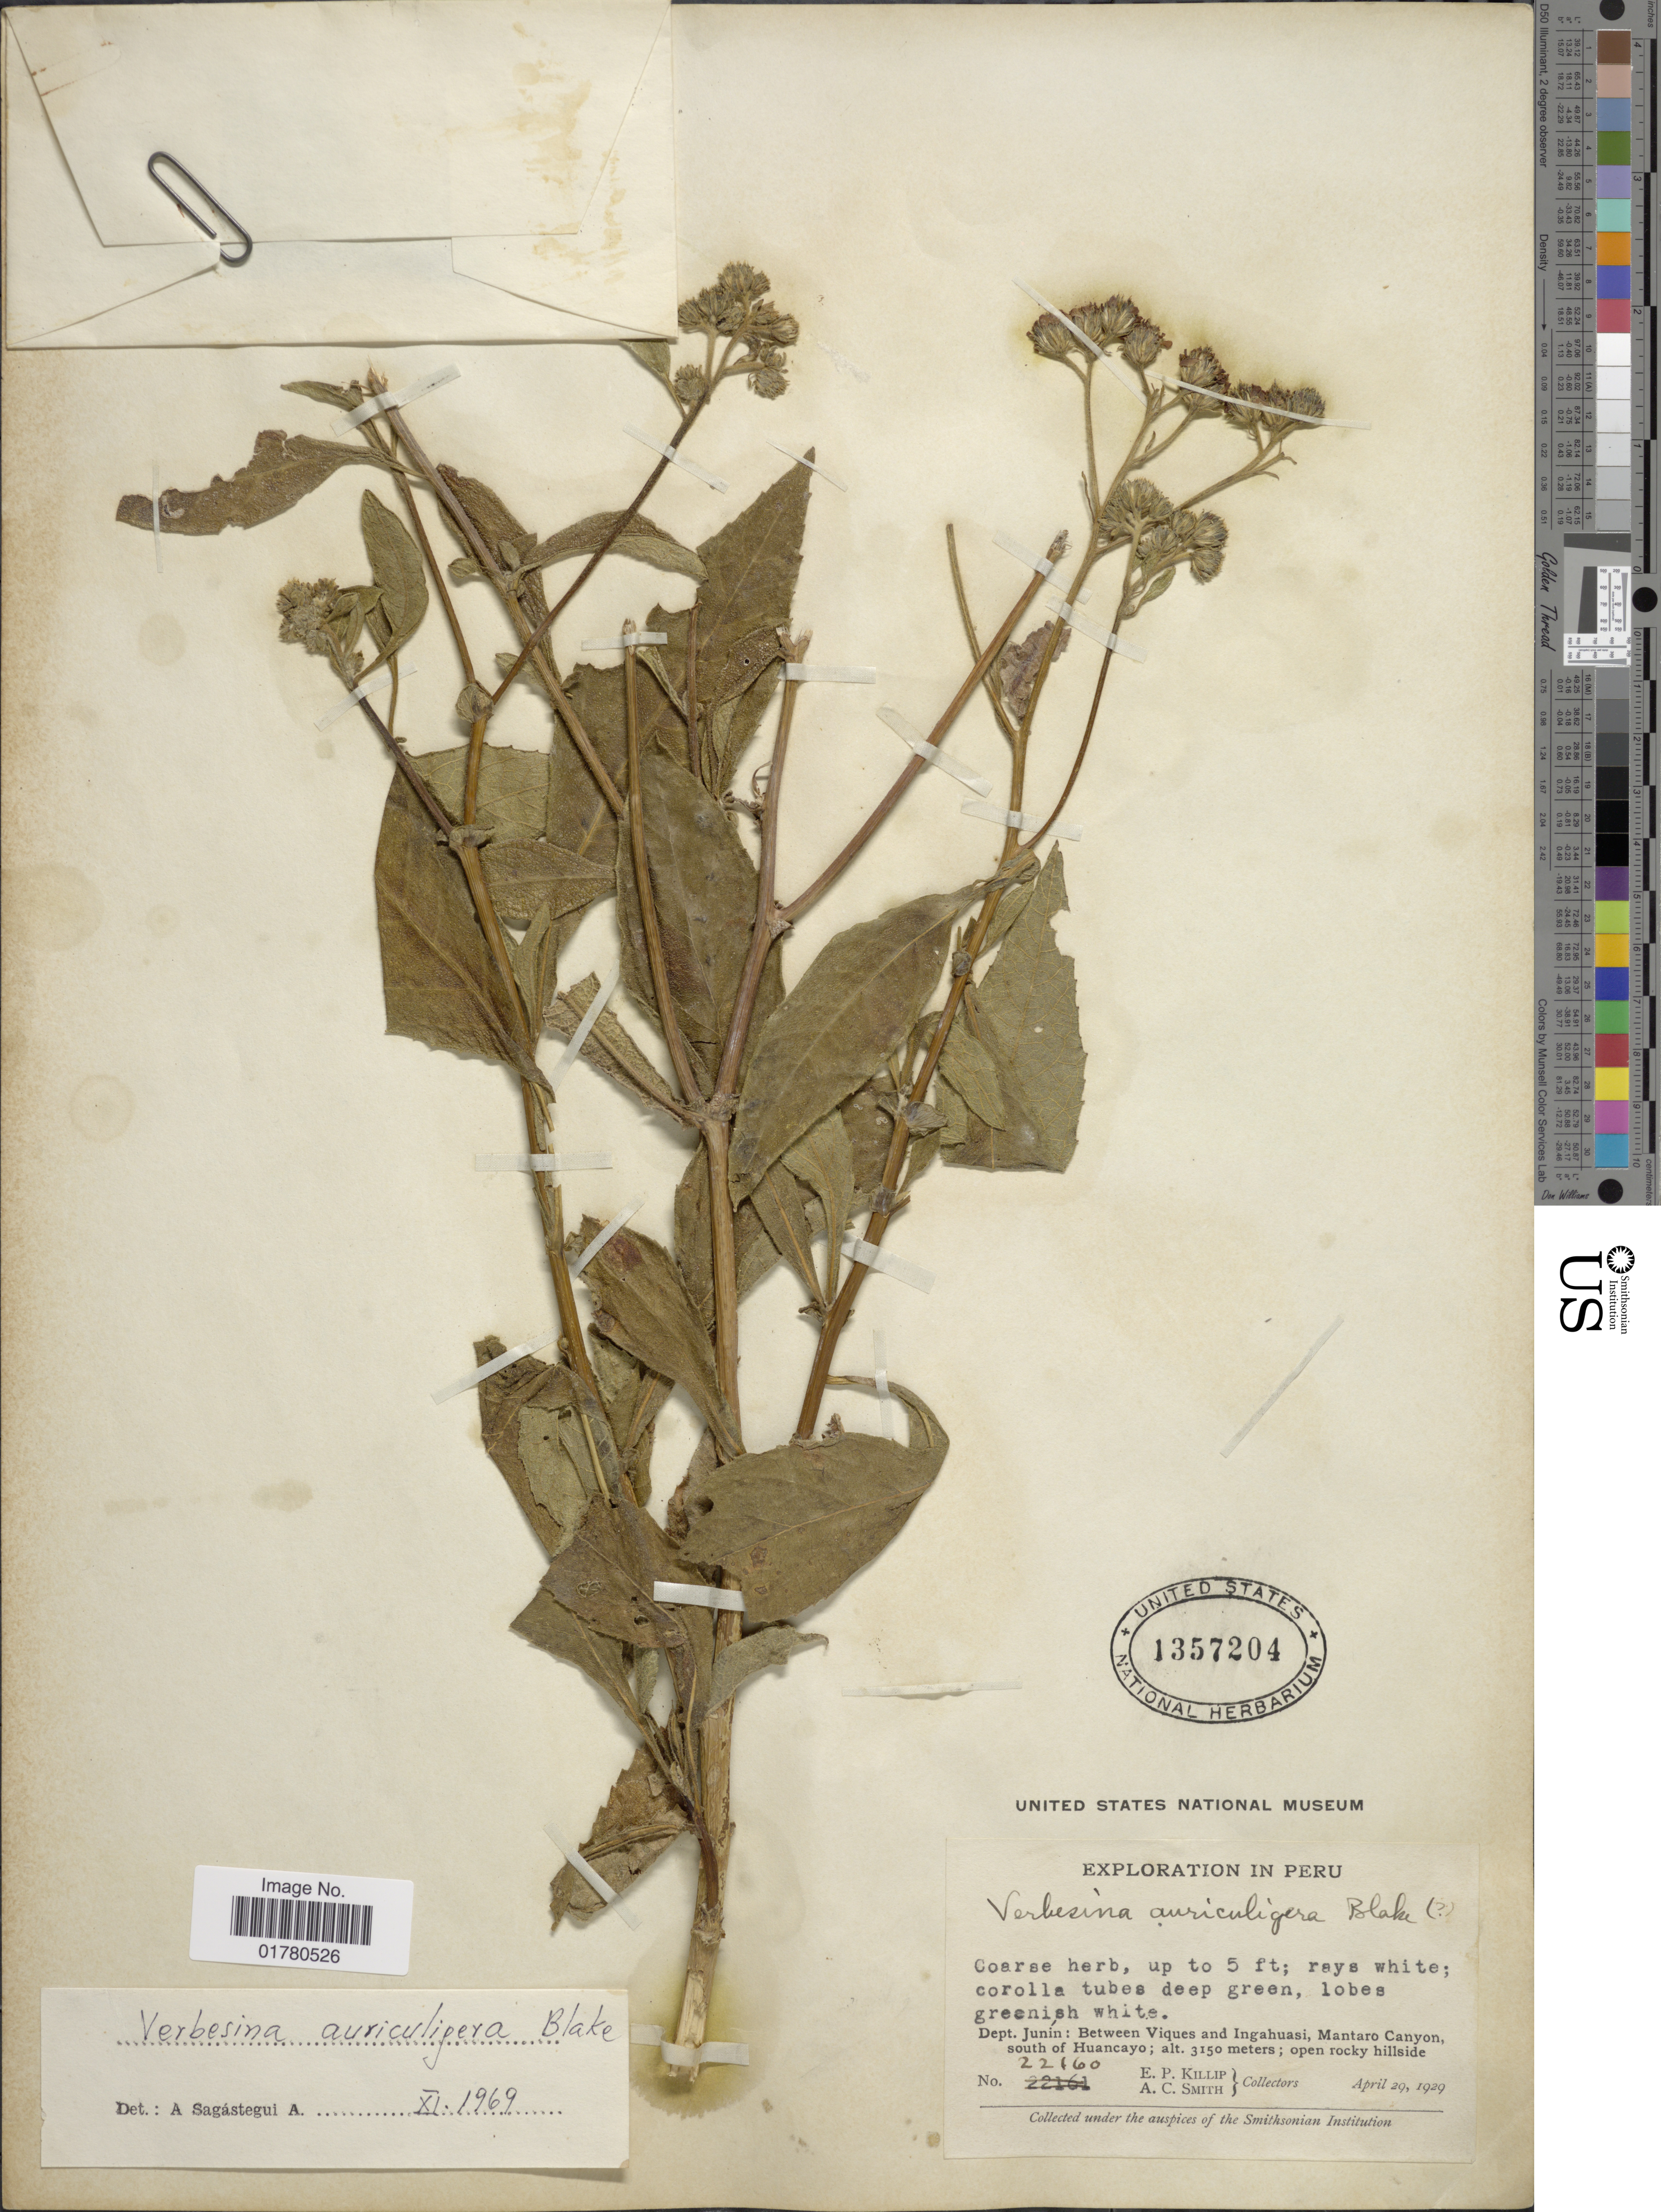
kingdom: Plantae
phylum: Tracheophyta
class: Magnoliopsida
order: Asterales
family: Asteraceae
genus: Verbesina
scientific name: Verbesina auriculigera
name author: S.F. Blake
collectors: E. P. Killip & A. C. Smith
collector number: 22160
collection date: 1929-04-29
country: Peru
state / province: Junín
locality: Dept. Junín: Between Viques and Ingahuasi, Mantaro Canyon, south of Huanyaco; open rocky hillside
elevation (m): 3150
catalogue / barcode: US 1357204